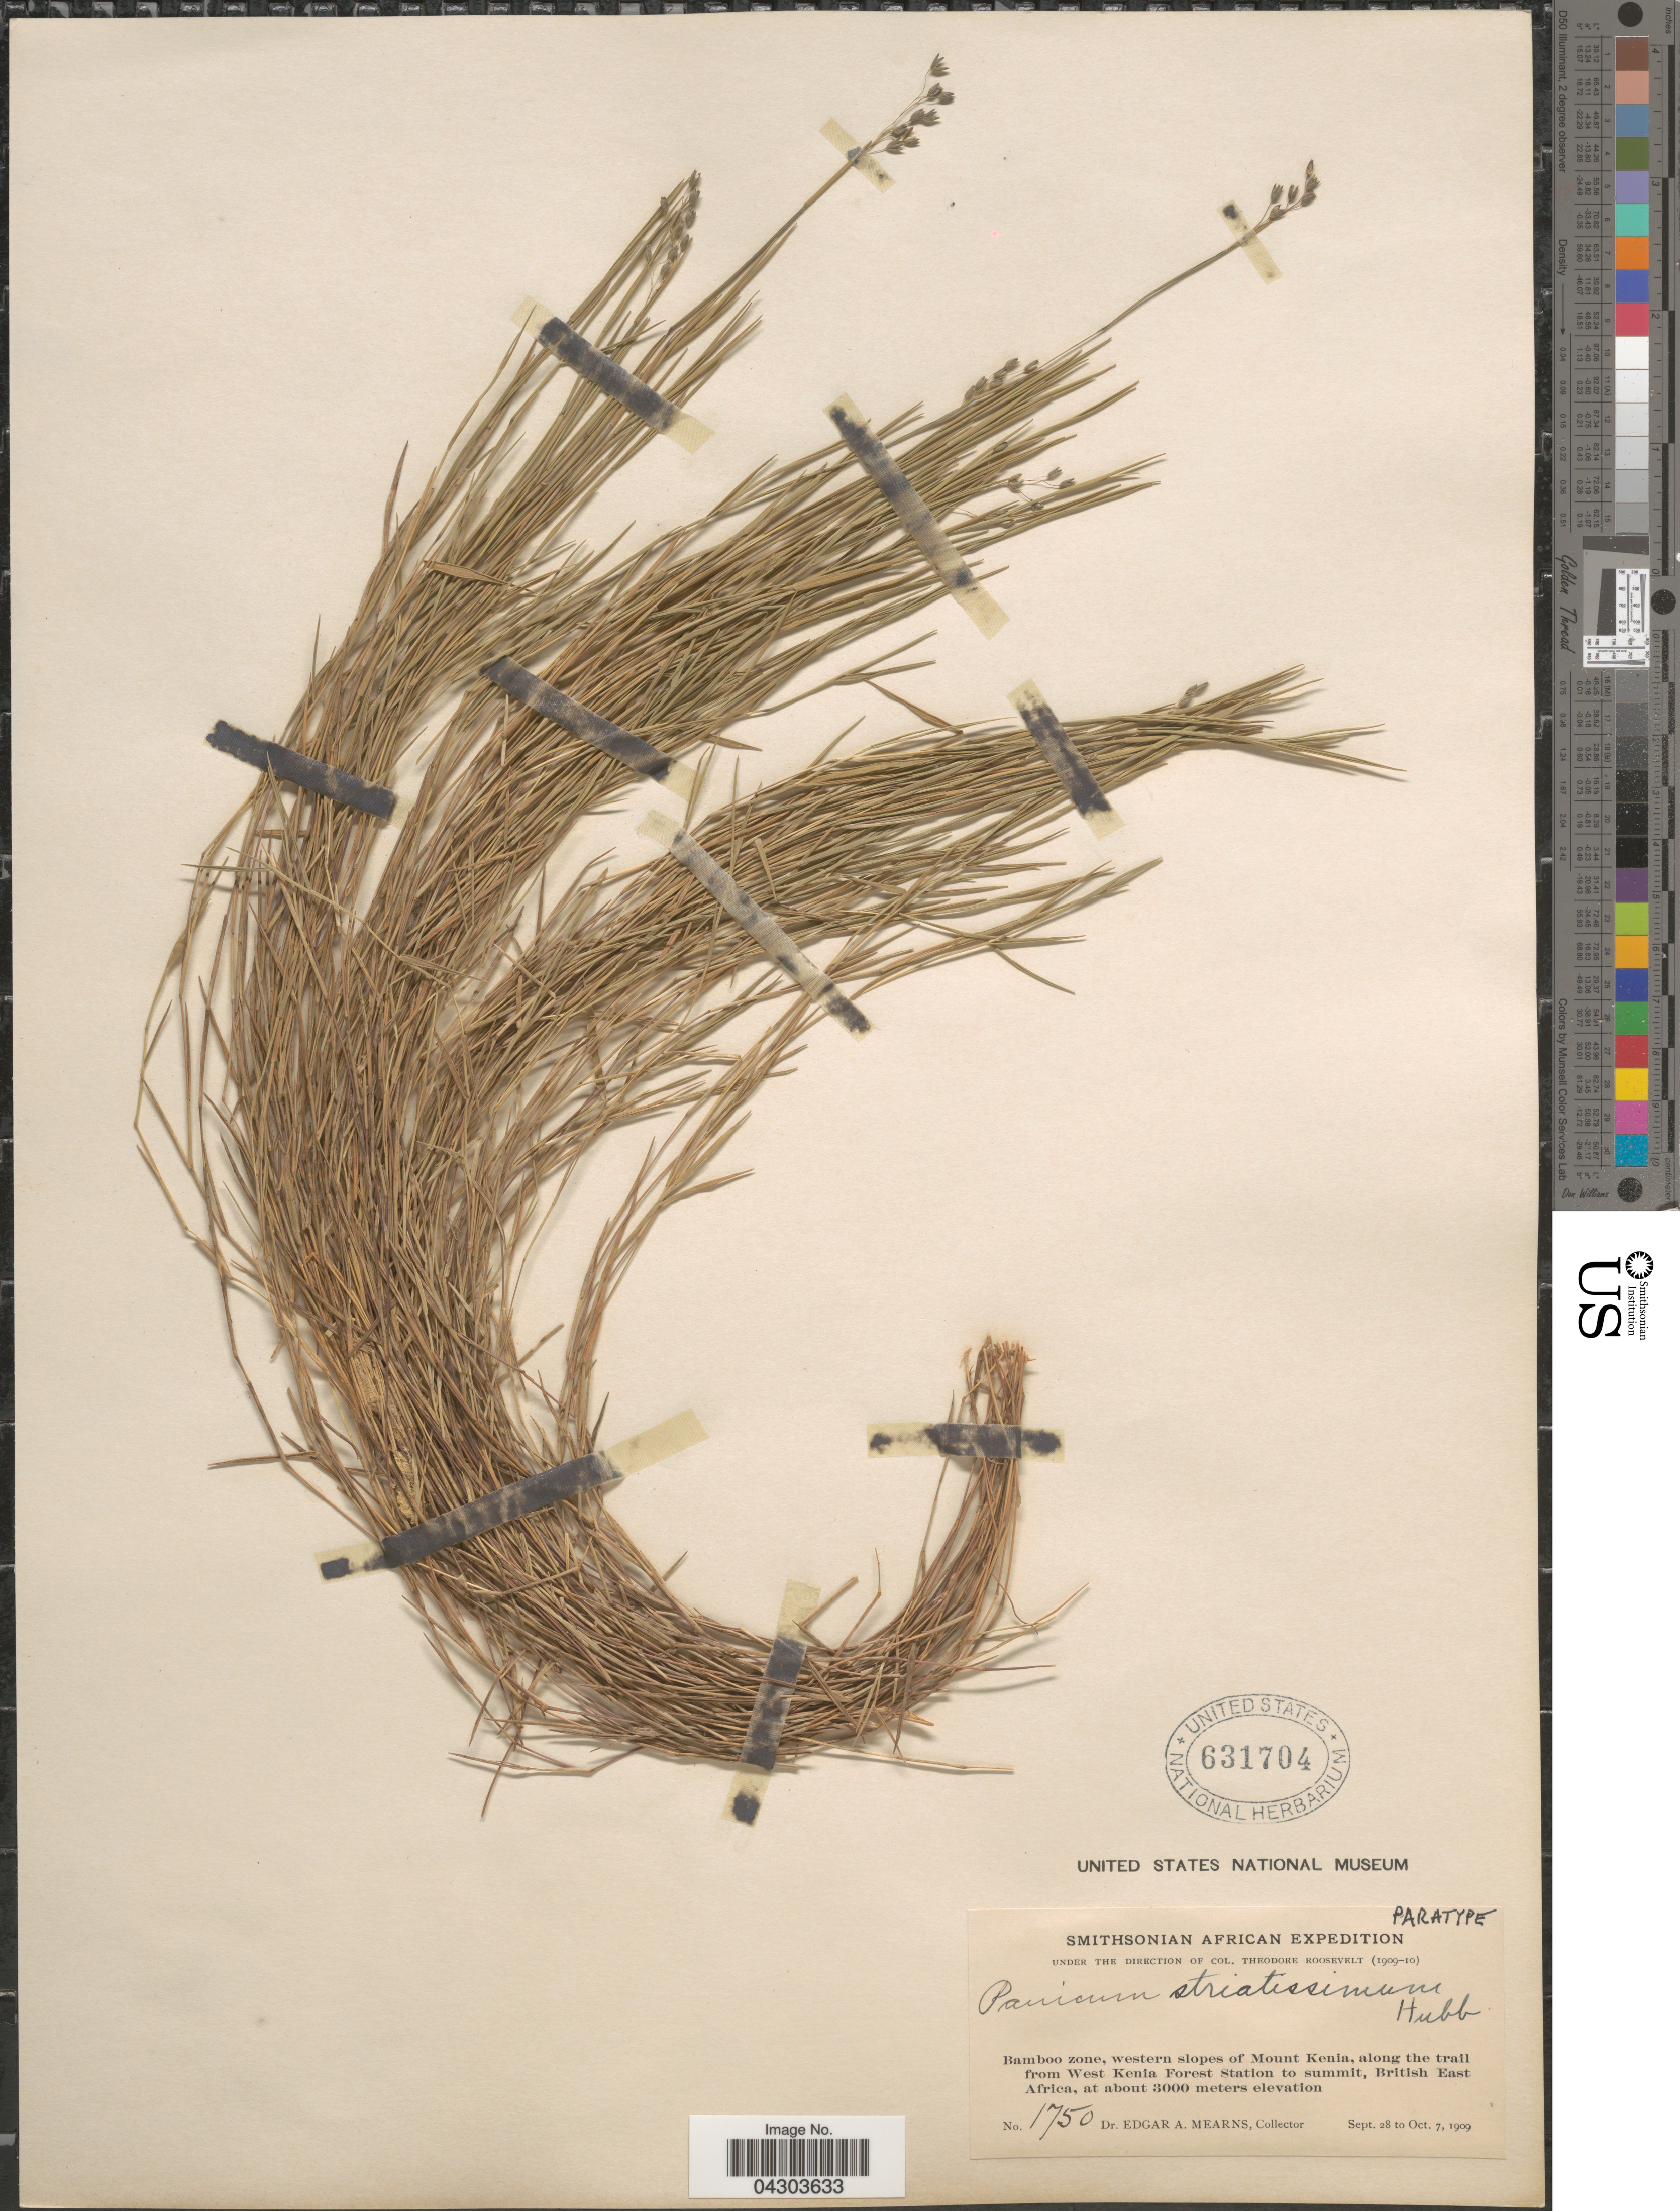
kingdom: Plantae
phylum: Tracheophyta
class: Liliopsida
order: Poales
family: Poaceae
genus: Panicum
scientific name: Panicum eickii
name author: Mez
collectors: E. A. Mearns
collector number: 1750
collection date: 1909-09-28/1909-10-07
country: Kenya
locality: Smithsonian African Expedition. Bamboo zone, western slopes of Mount Kenia, along the trail from West Kenia Forest Station to summit, British East Africa.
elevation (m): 3000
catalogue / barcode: US 631704